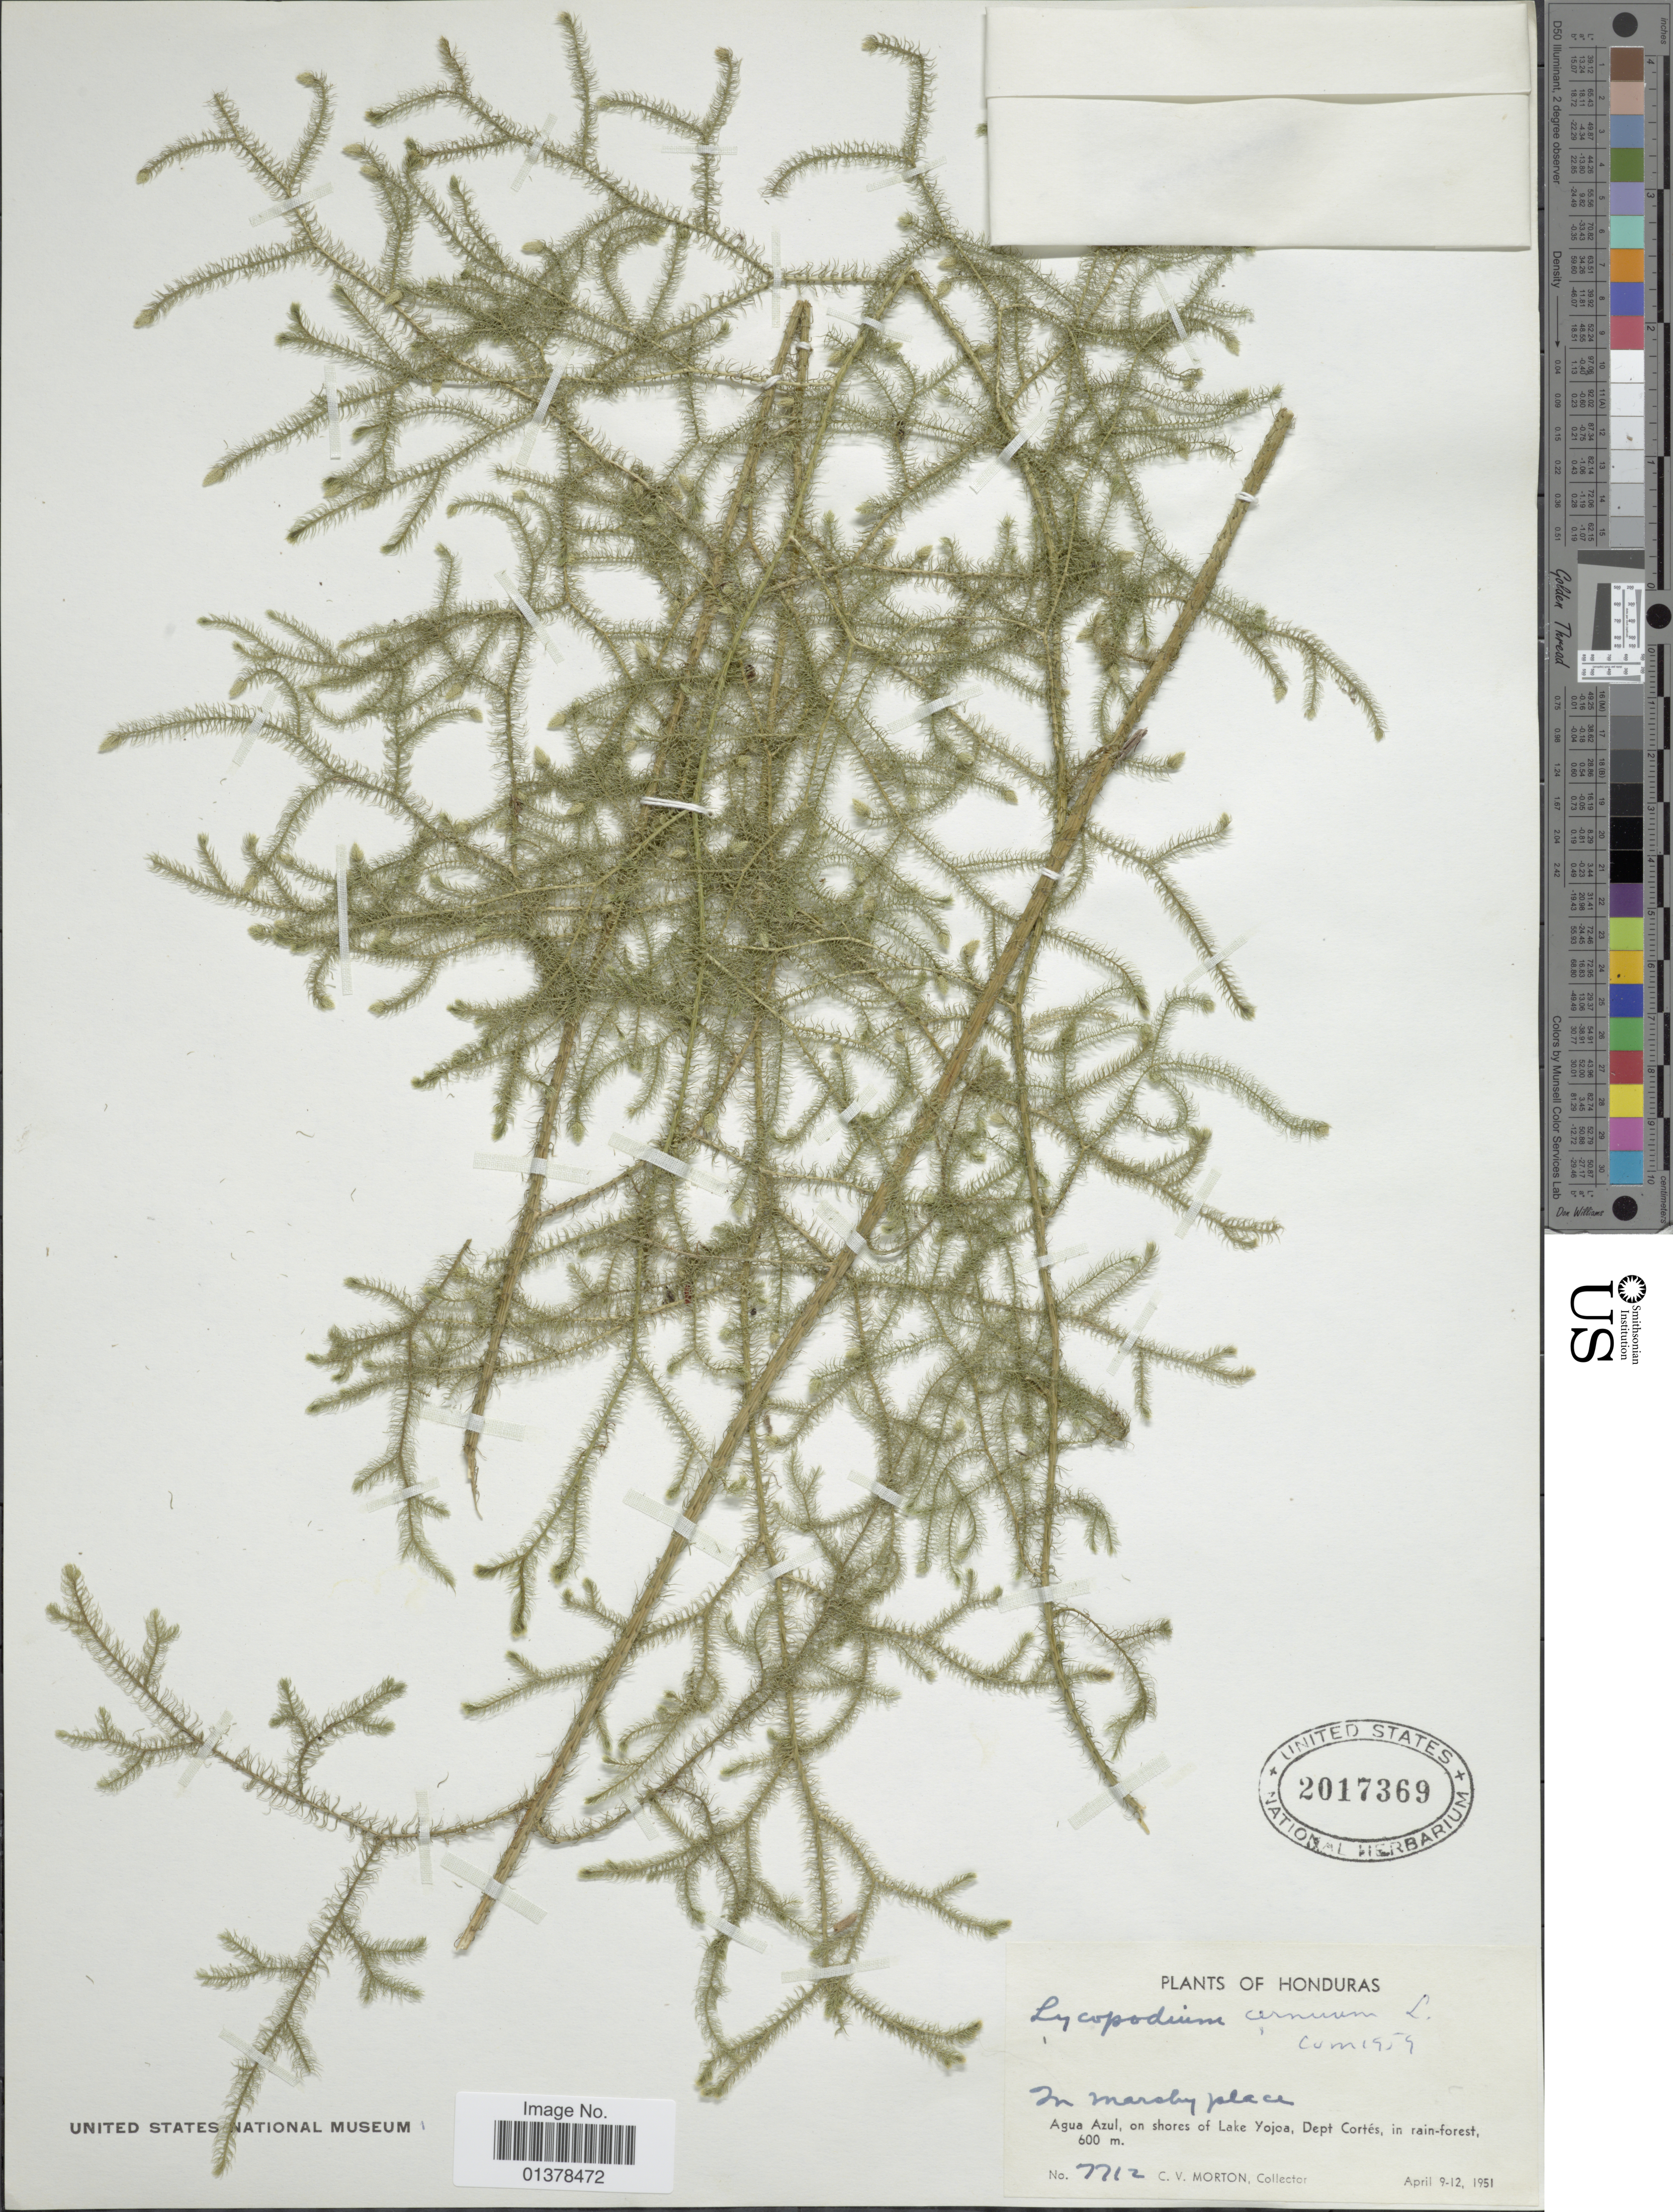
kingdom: Plantae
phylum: Tracheophyta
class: Lycopodiopsida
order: Lycopodiales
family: Lycopodiaceae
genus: Palhinhaea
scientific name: Palhinhaea cernua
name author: (L.) Vasc. & Franco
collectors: C. V. Morton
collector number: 7712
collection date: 1951-04-09/1951-04-12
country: Honduras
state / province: Cortés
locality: Agua Azul, on shores of Lake Yojoa, Dept Cortés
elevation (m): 600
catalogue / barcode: US 2017369